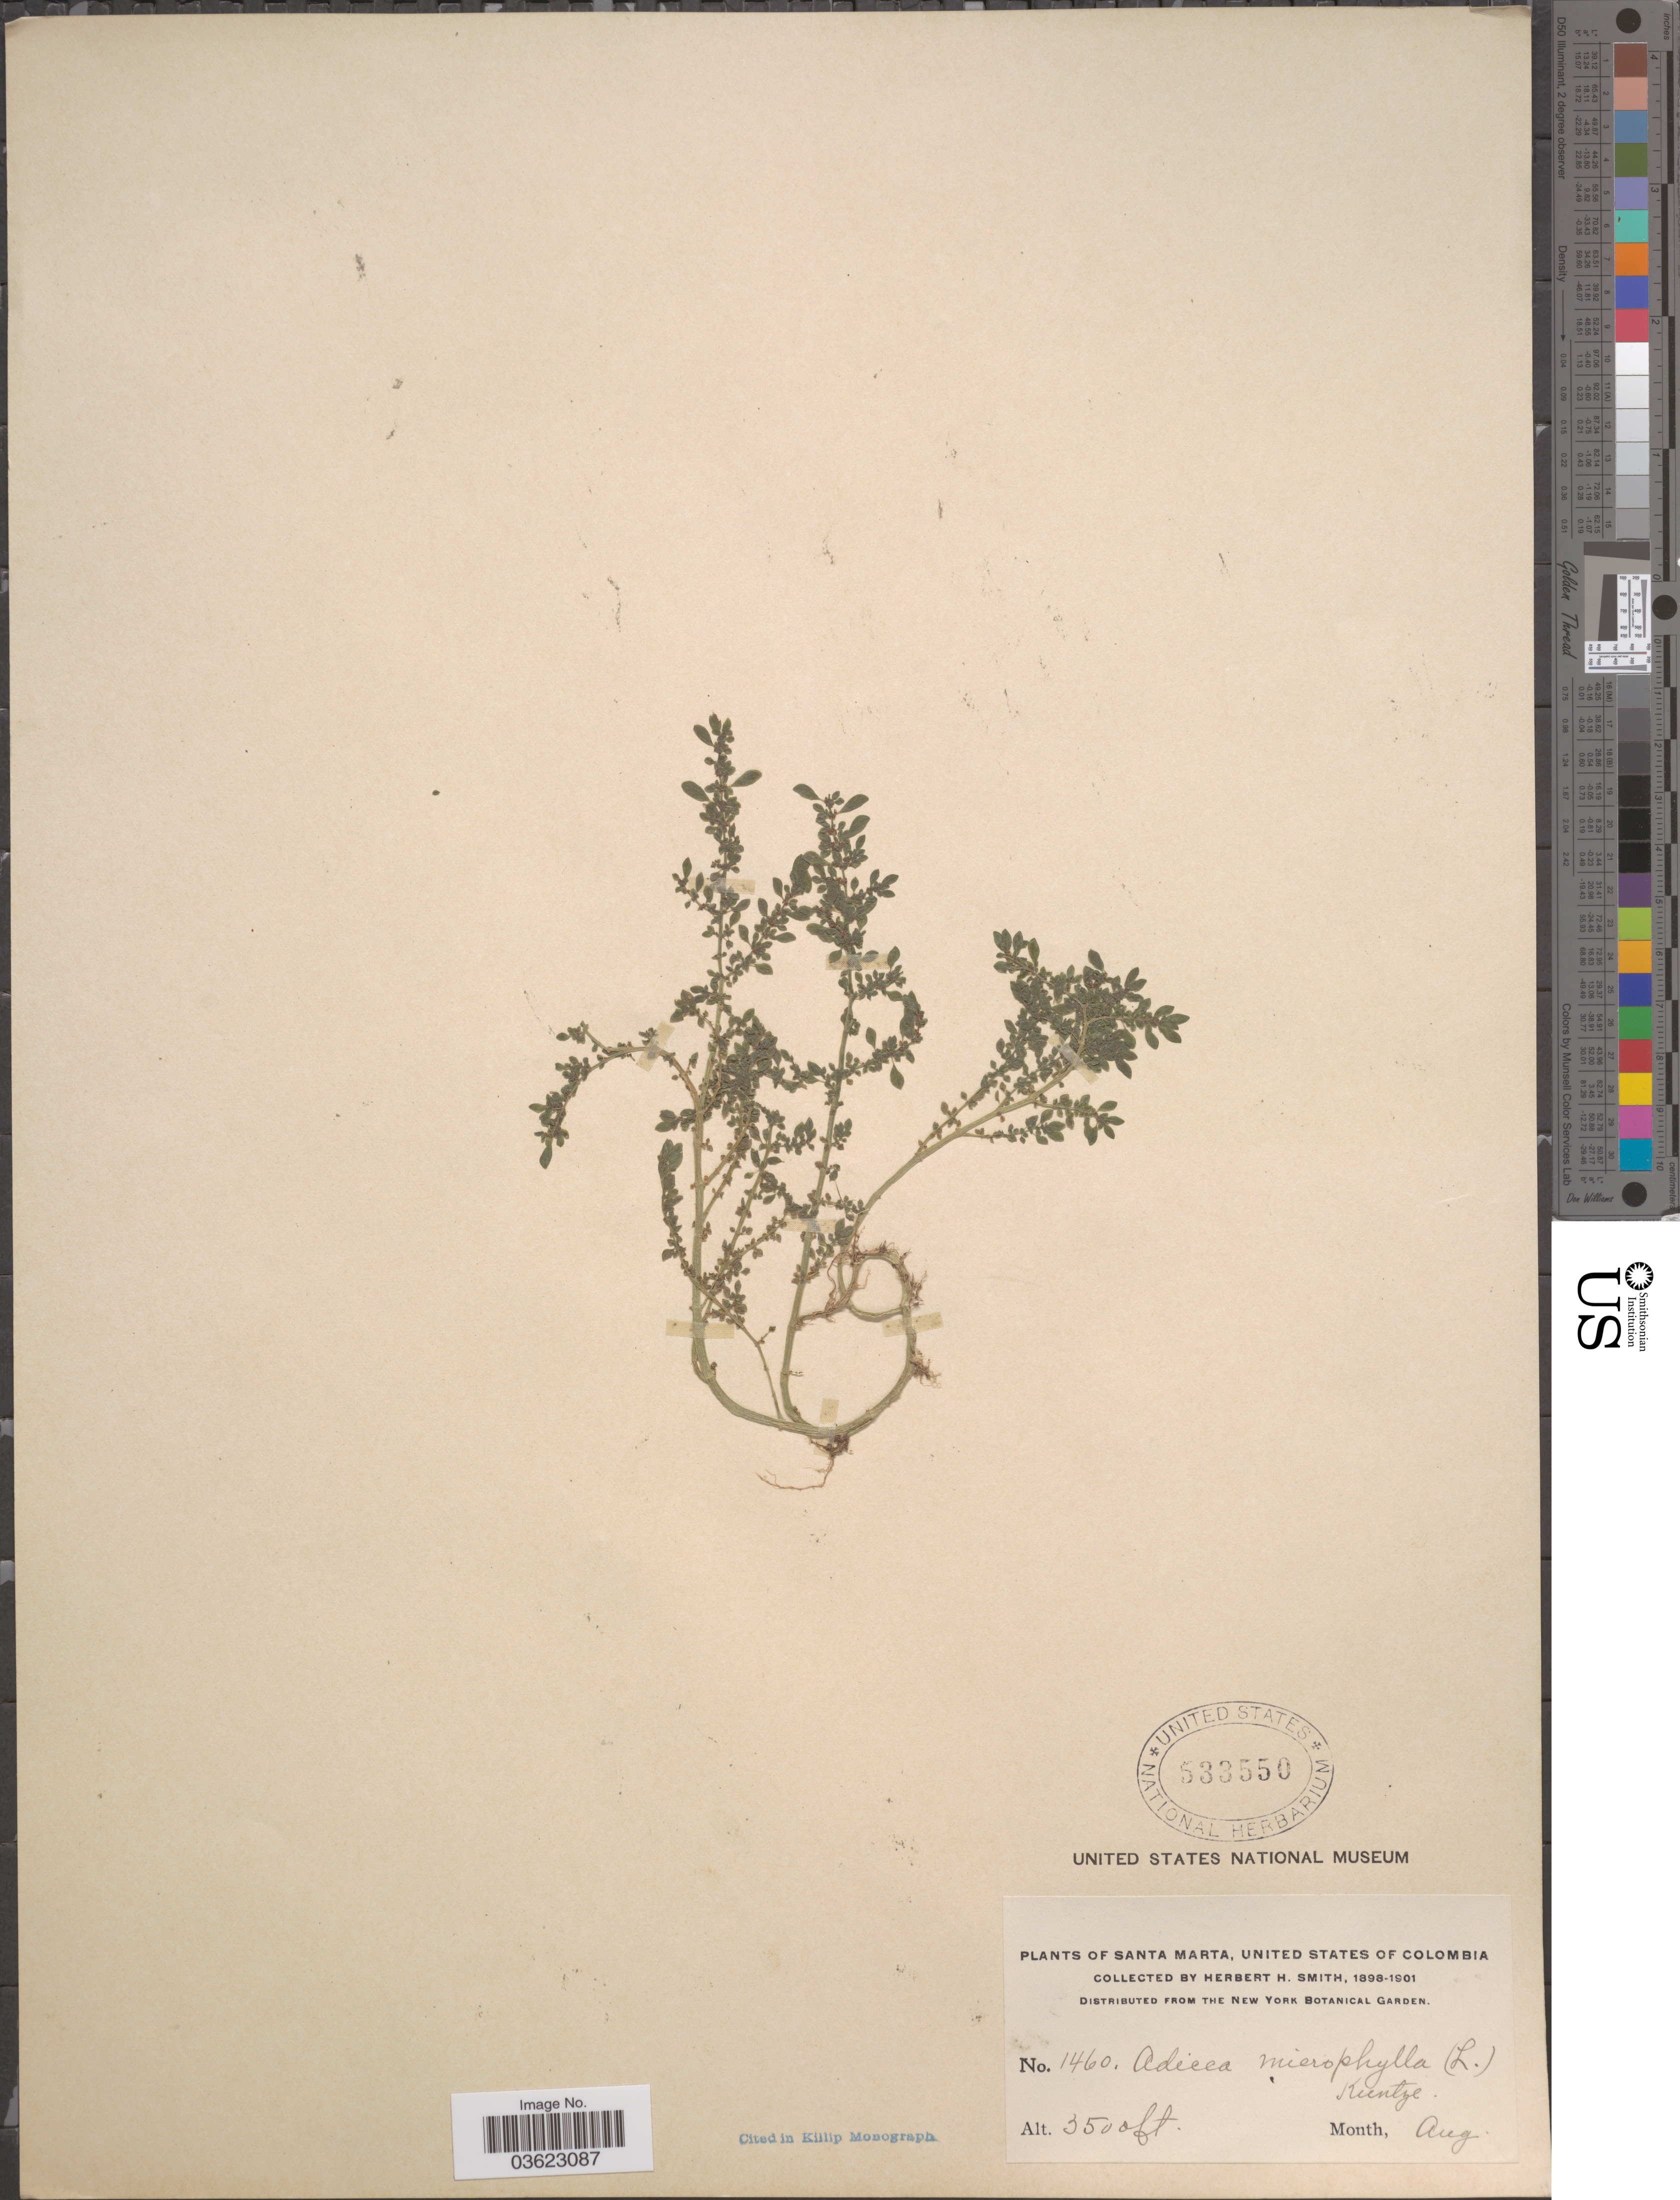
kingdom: Plantae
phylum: Tracheophyta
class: Magnoliopsida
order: Rosales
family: Urticaceae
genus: Pilea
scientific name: Pilea microphylla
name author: (L.) Liebm.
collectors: Herbert H. Smith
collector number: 1460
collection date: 1898-08/1901-08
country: Colombia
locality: Santa Marta, United States of Colombia.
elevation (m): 1067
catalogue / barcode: US 533550